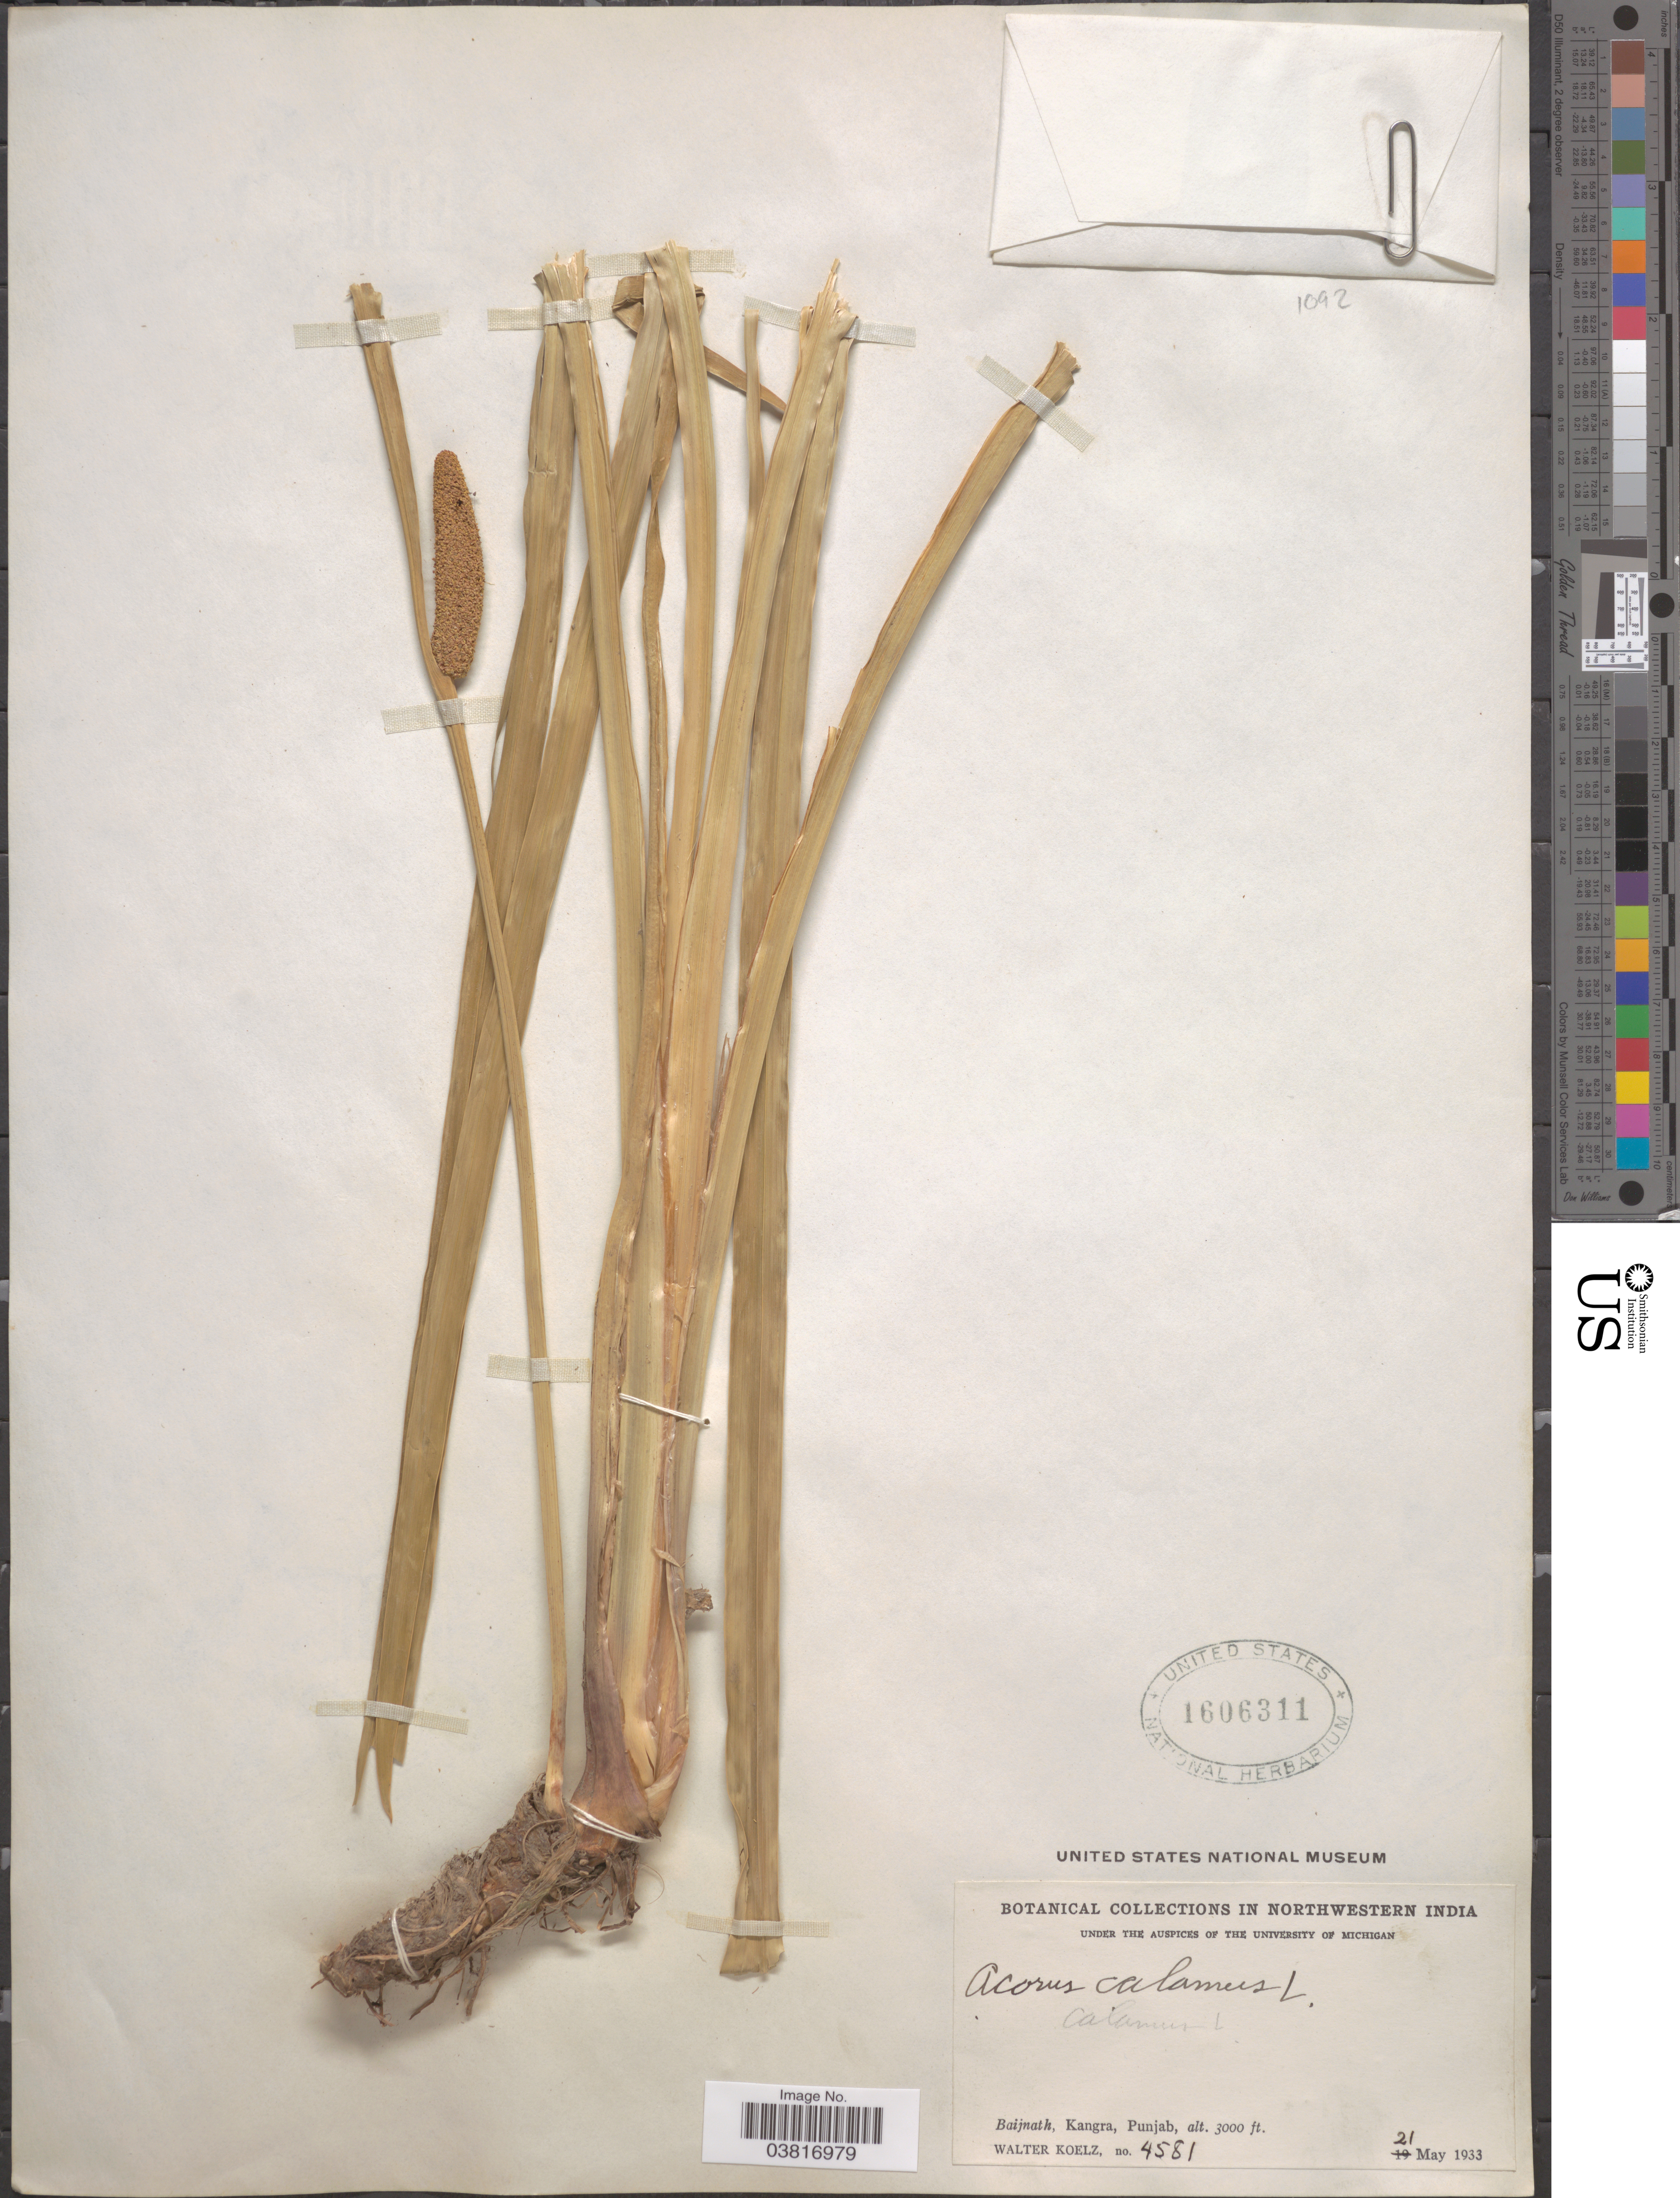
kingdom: Plantae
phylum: Tracheophyta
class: Liliopsida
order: Acorales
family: Acoraceae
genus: Acorus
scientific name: Acorus calamus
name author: L.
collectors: W. N. Koelz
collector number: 4581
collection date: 1933-05-21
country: India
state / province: Punjab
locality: Northwestern India. Baijnath, Kangra.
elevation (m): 914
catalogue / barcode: US 1606311